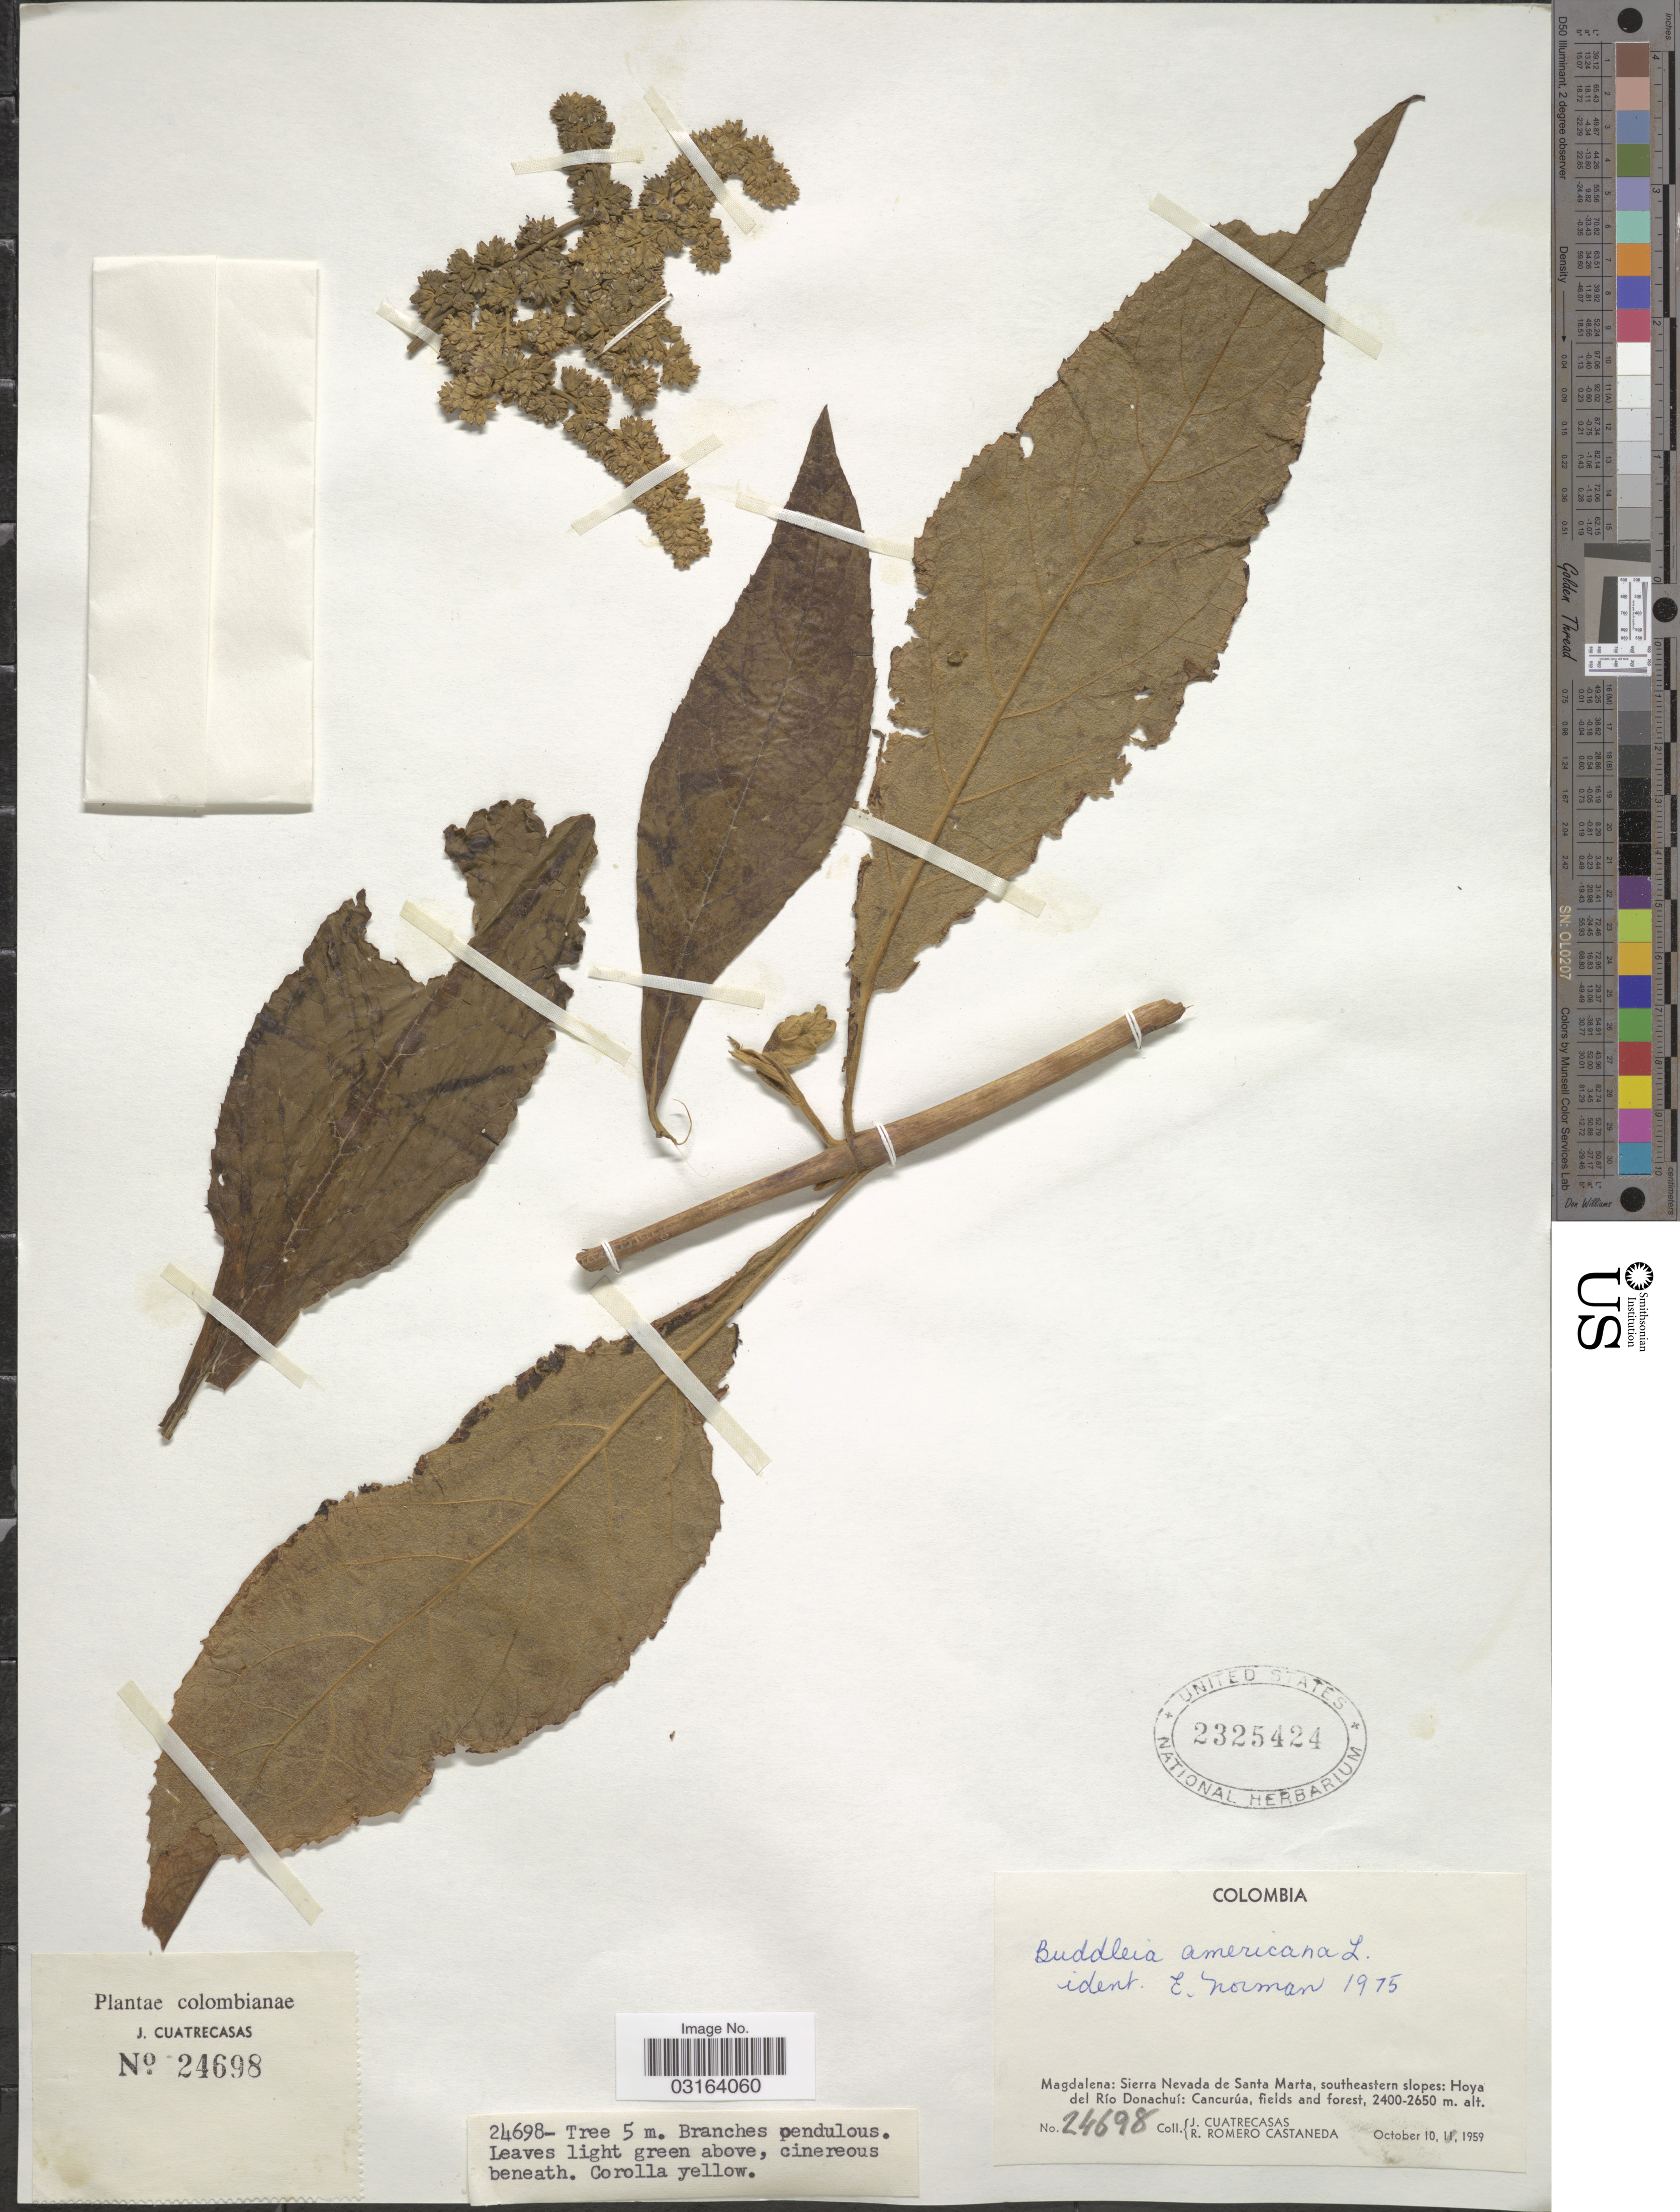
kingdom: Plantae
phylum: Tracheophyta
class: Magnoliopsida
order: Lamiales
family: Scrophulariaceae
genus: Buddleja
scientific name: Buddleja americana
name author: L.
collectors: J. Cuatrecasas & R. Romero Castañeda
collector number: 24698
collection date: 1959-10-10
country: Colombia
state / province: Magdalena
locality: Sierra Nevada de Santa Marta, southeastern slopes: Hoya del Río Donachuí: Cancurúa.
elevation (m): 2400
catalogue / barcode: US 2325424